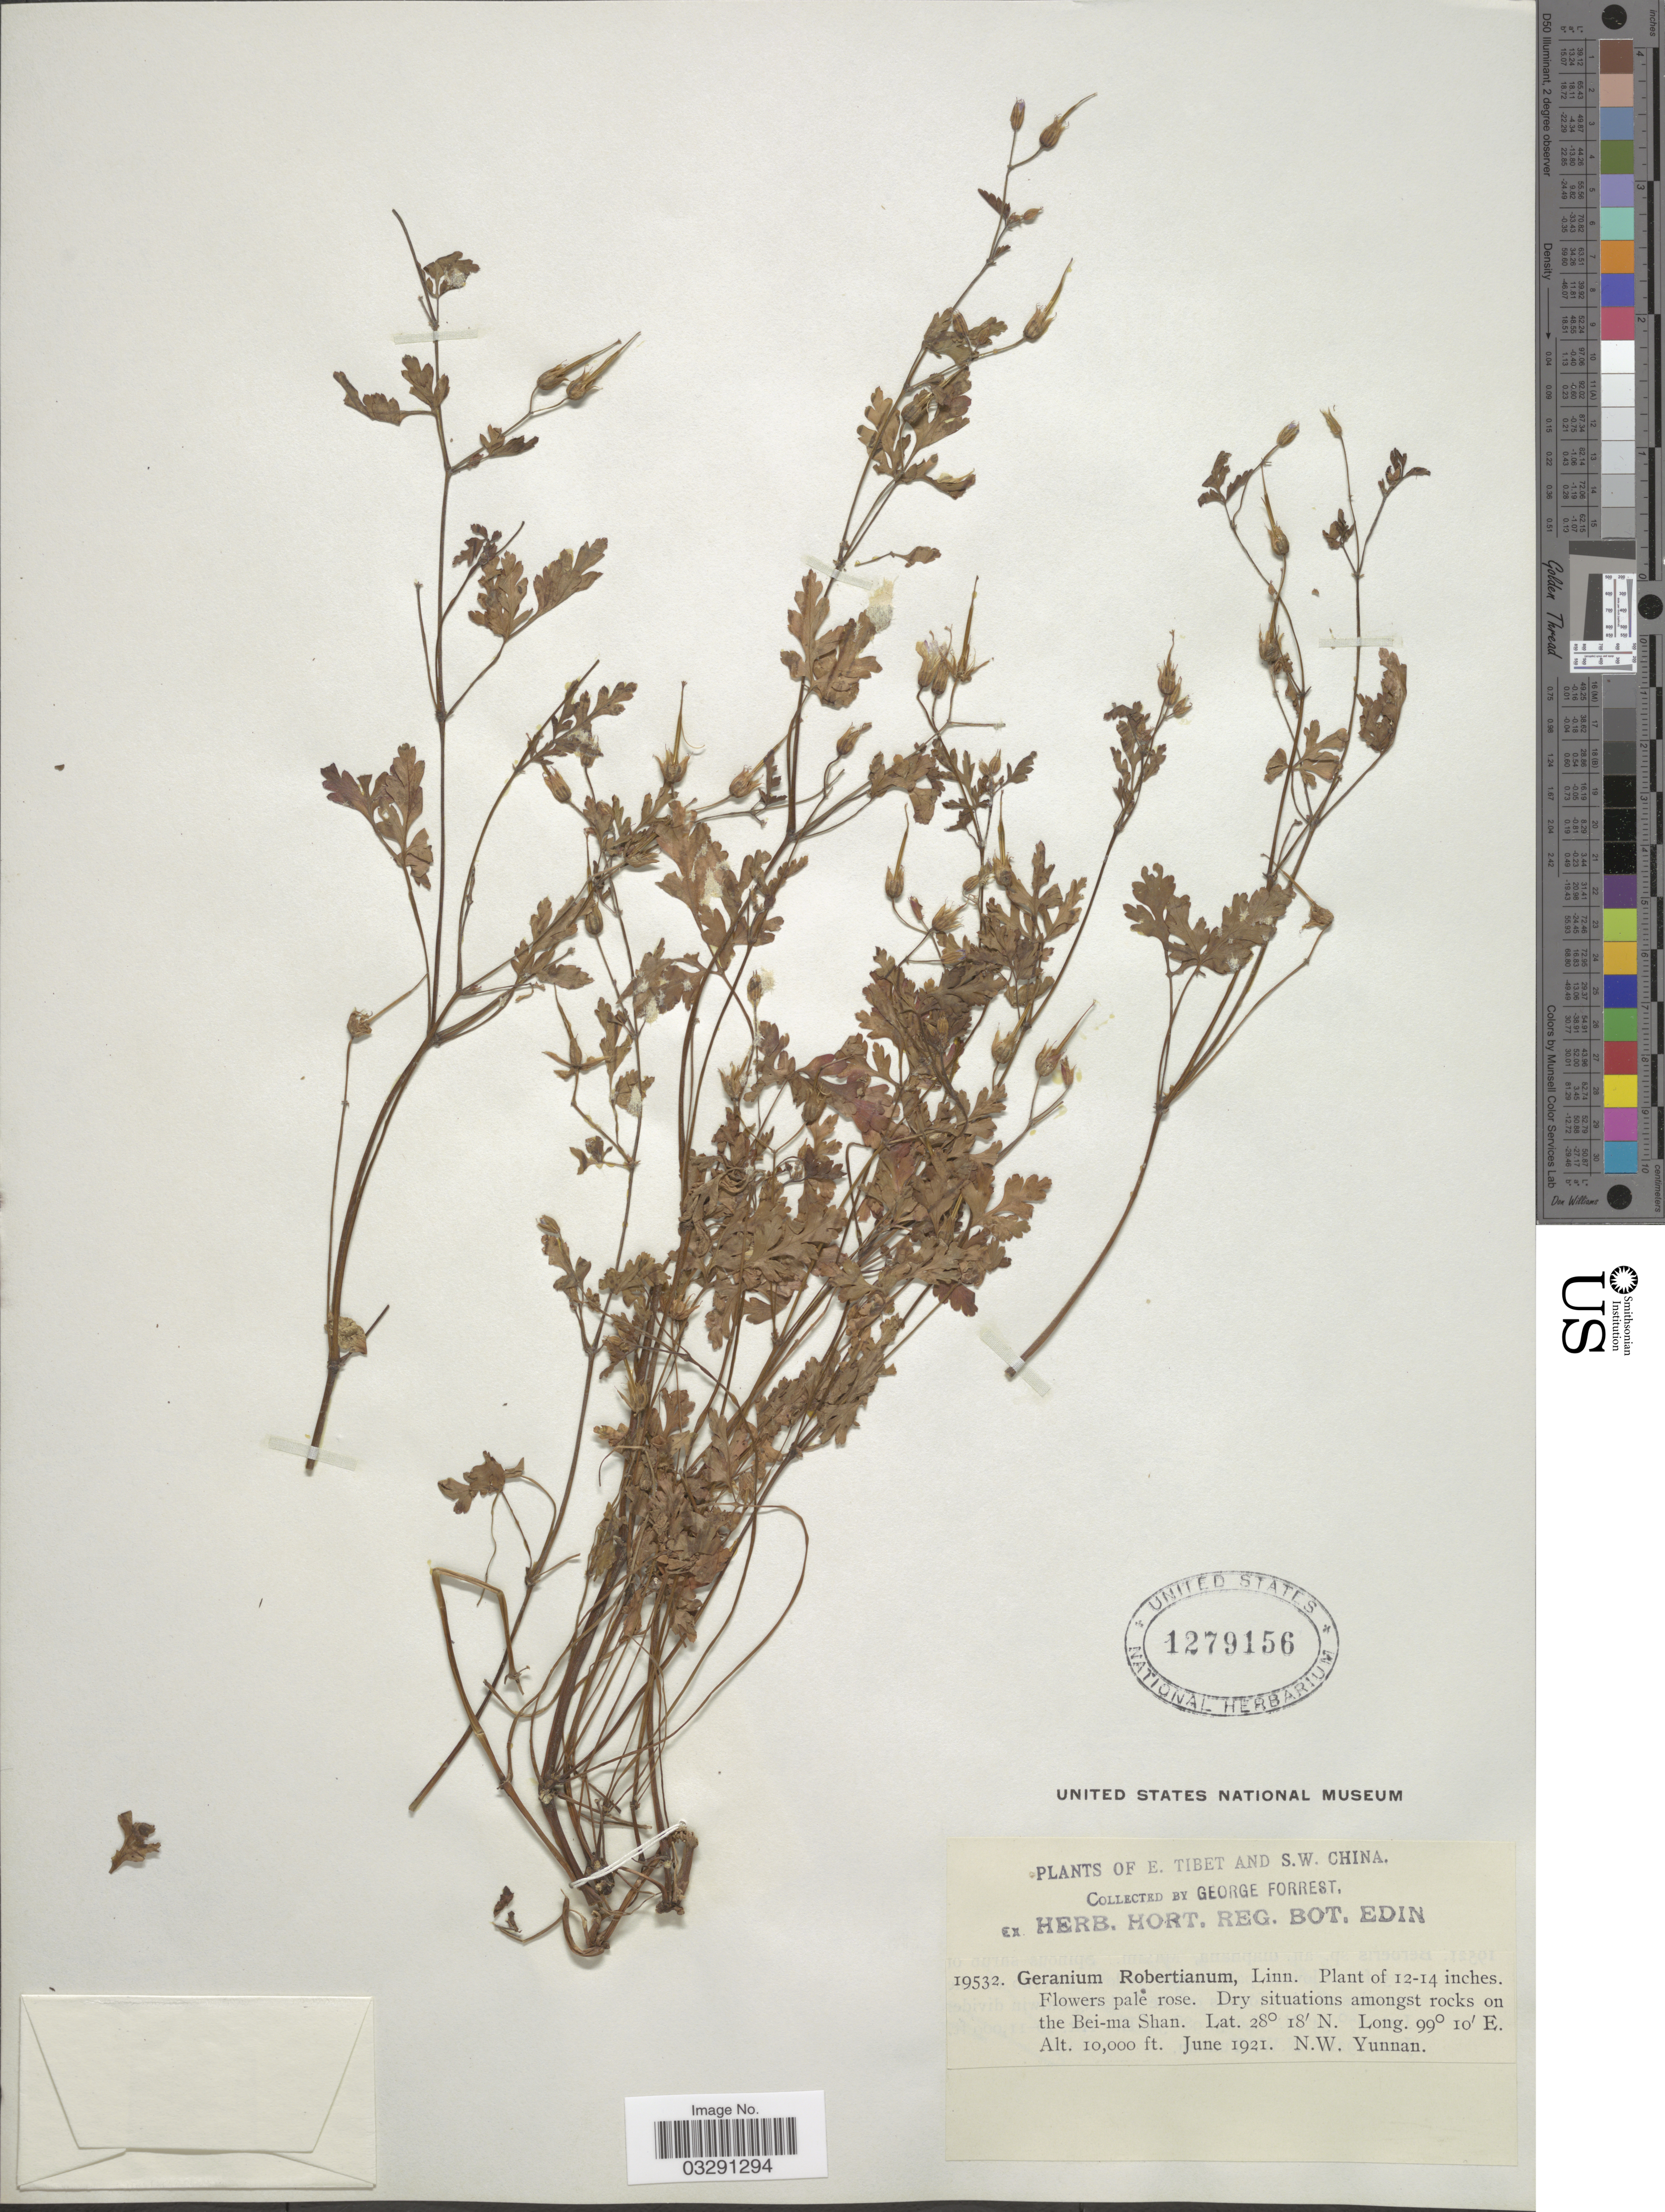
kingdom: Plantae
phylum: Tracheophyta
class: Magnoliopsida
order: Geraniales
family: Geraniaceae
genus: Geranium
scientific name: Geranium robertianum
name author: L.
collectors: G. Forrest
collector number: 19532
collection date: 1921-06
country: China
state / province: Yunnan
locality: E. Tibet and S.W. China. Dry situations amongst rocks on the Bei-ma Shan. N.W. Yunnan.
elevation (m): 3048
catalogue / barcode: US 1279156